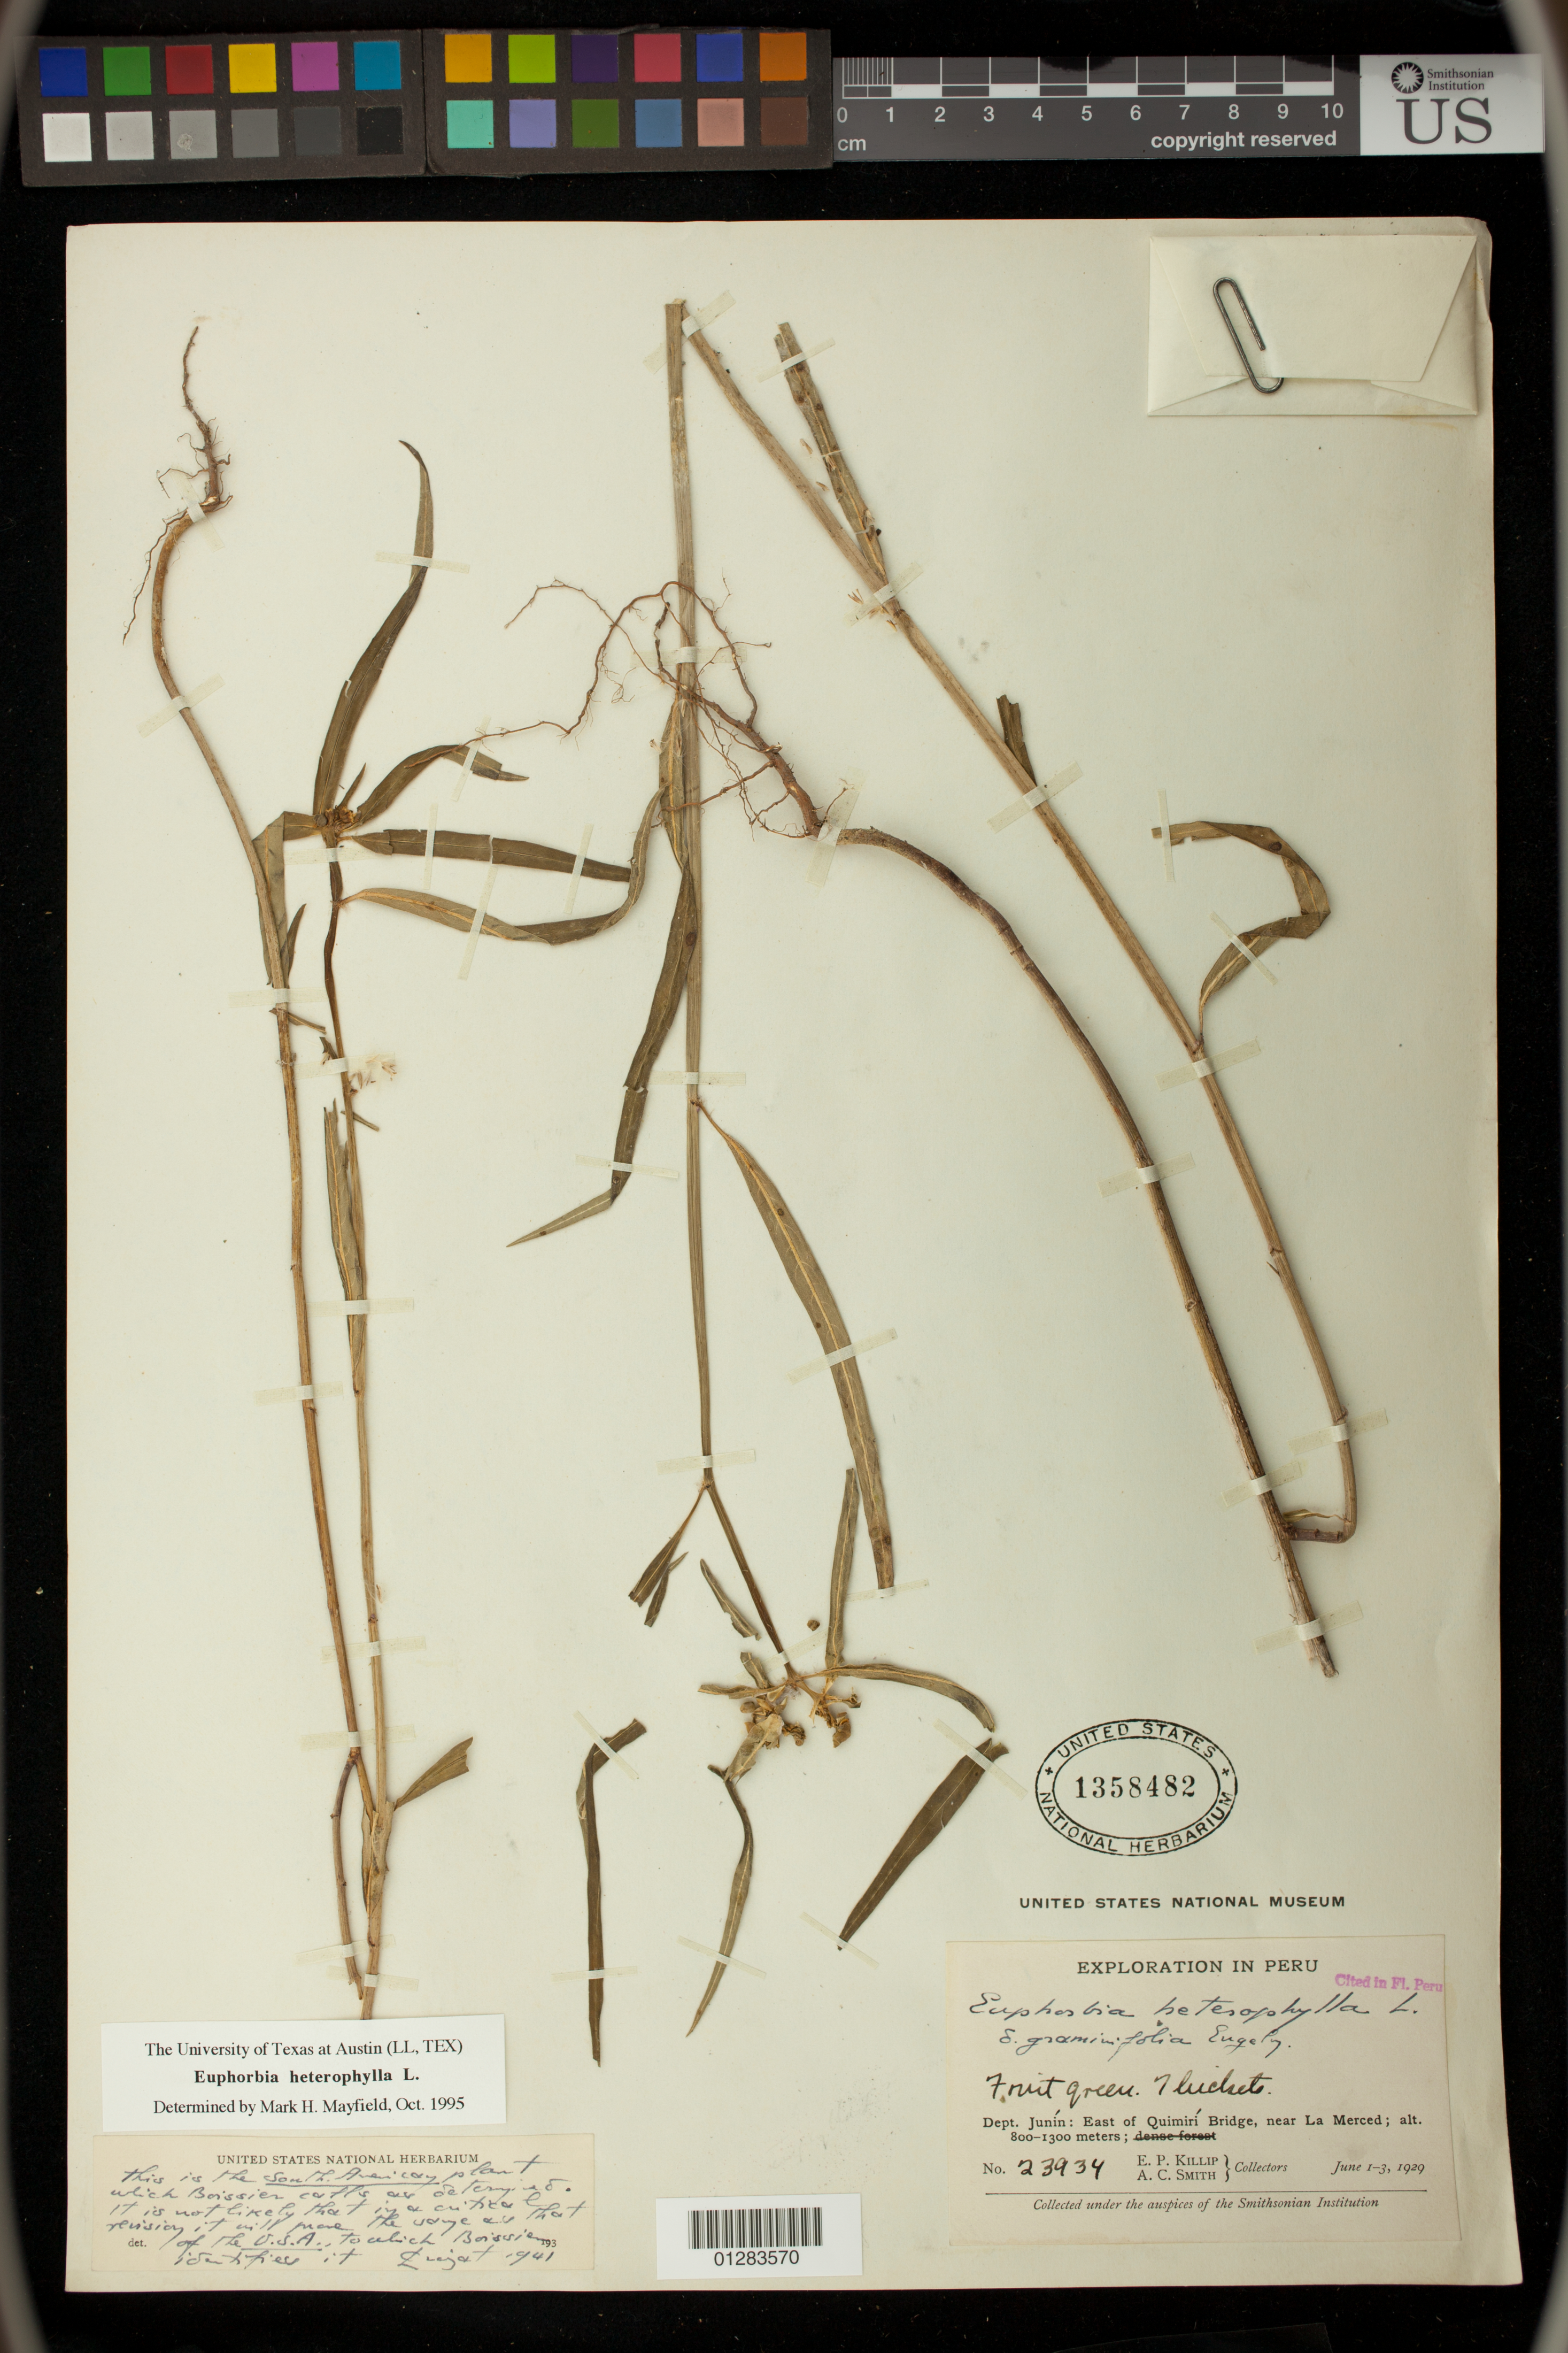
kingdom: Plantae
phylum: Tracheophyta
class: Magnoliopsida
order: Malpighiales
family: Euphorbiaceae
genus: Euphorbia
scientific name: Euphorbia heterophylla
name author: L.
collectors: E. P. Killip & A. C. Smith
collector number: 23934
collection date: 1929-06-01/1929-06-03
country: Peru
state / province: Junín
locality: East of Quimiri Bridge, near La Merced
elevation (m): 800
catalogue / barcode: US 1358482